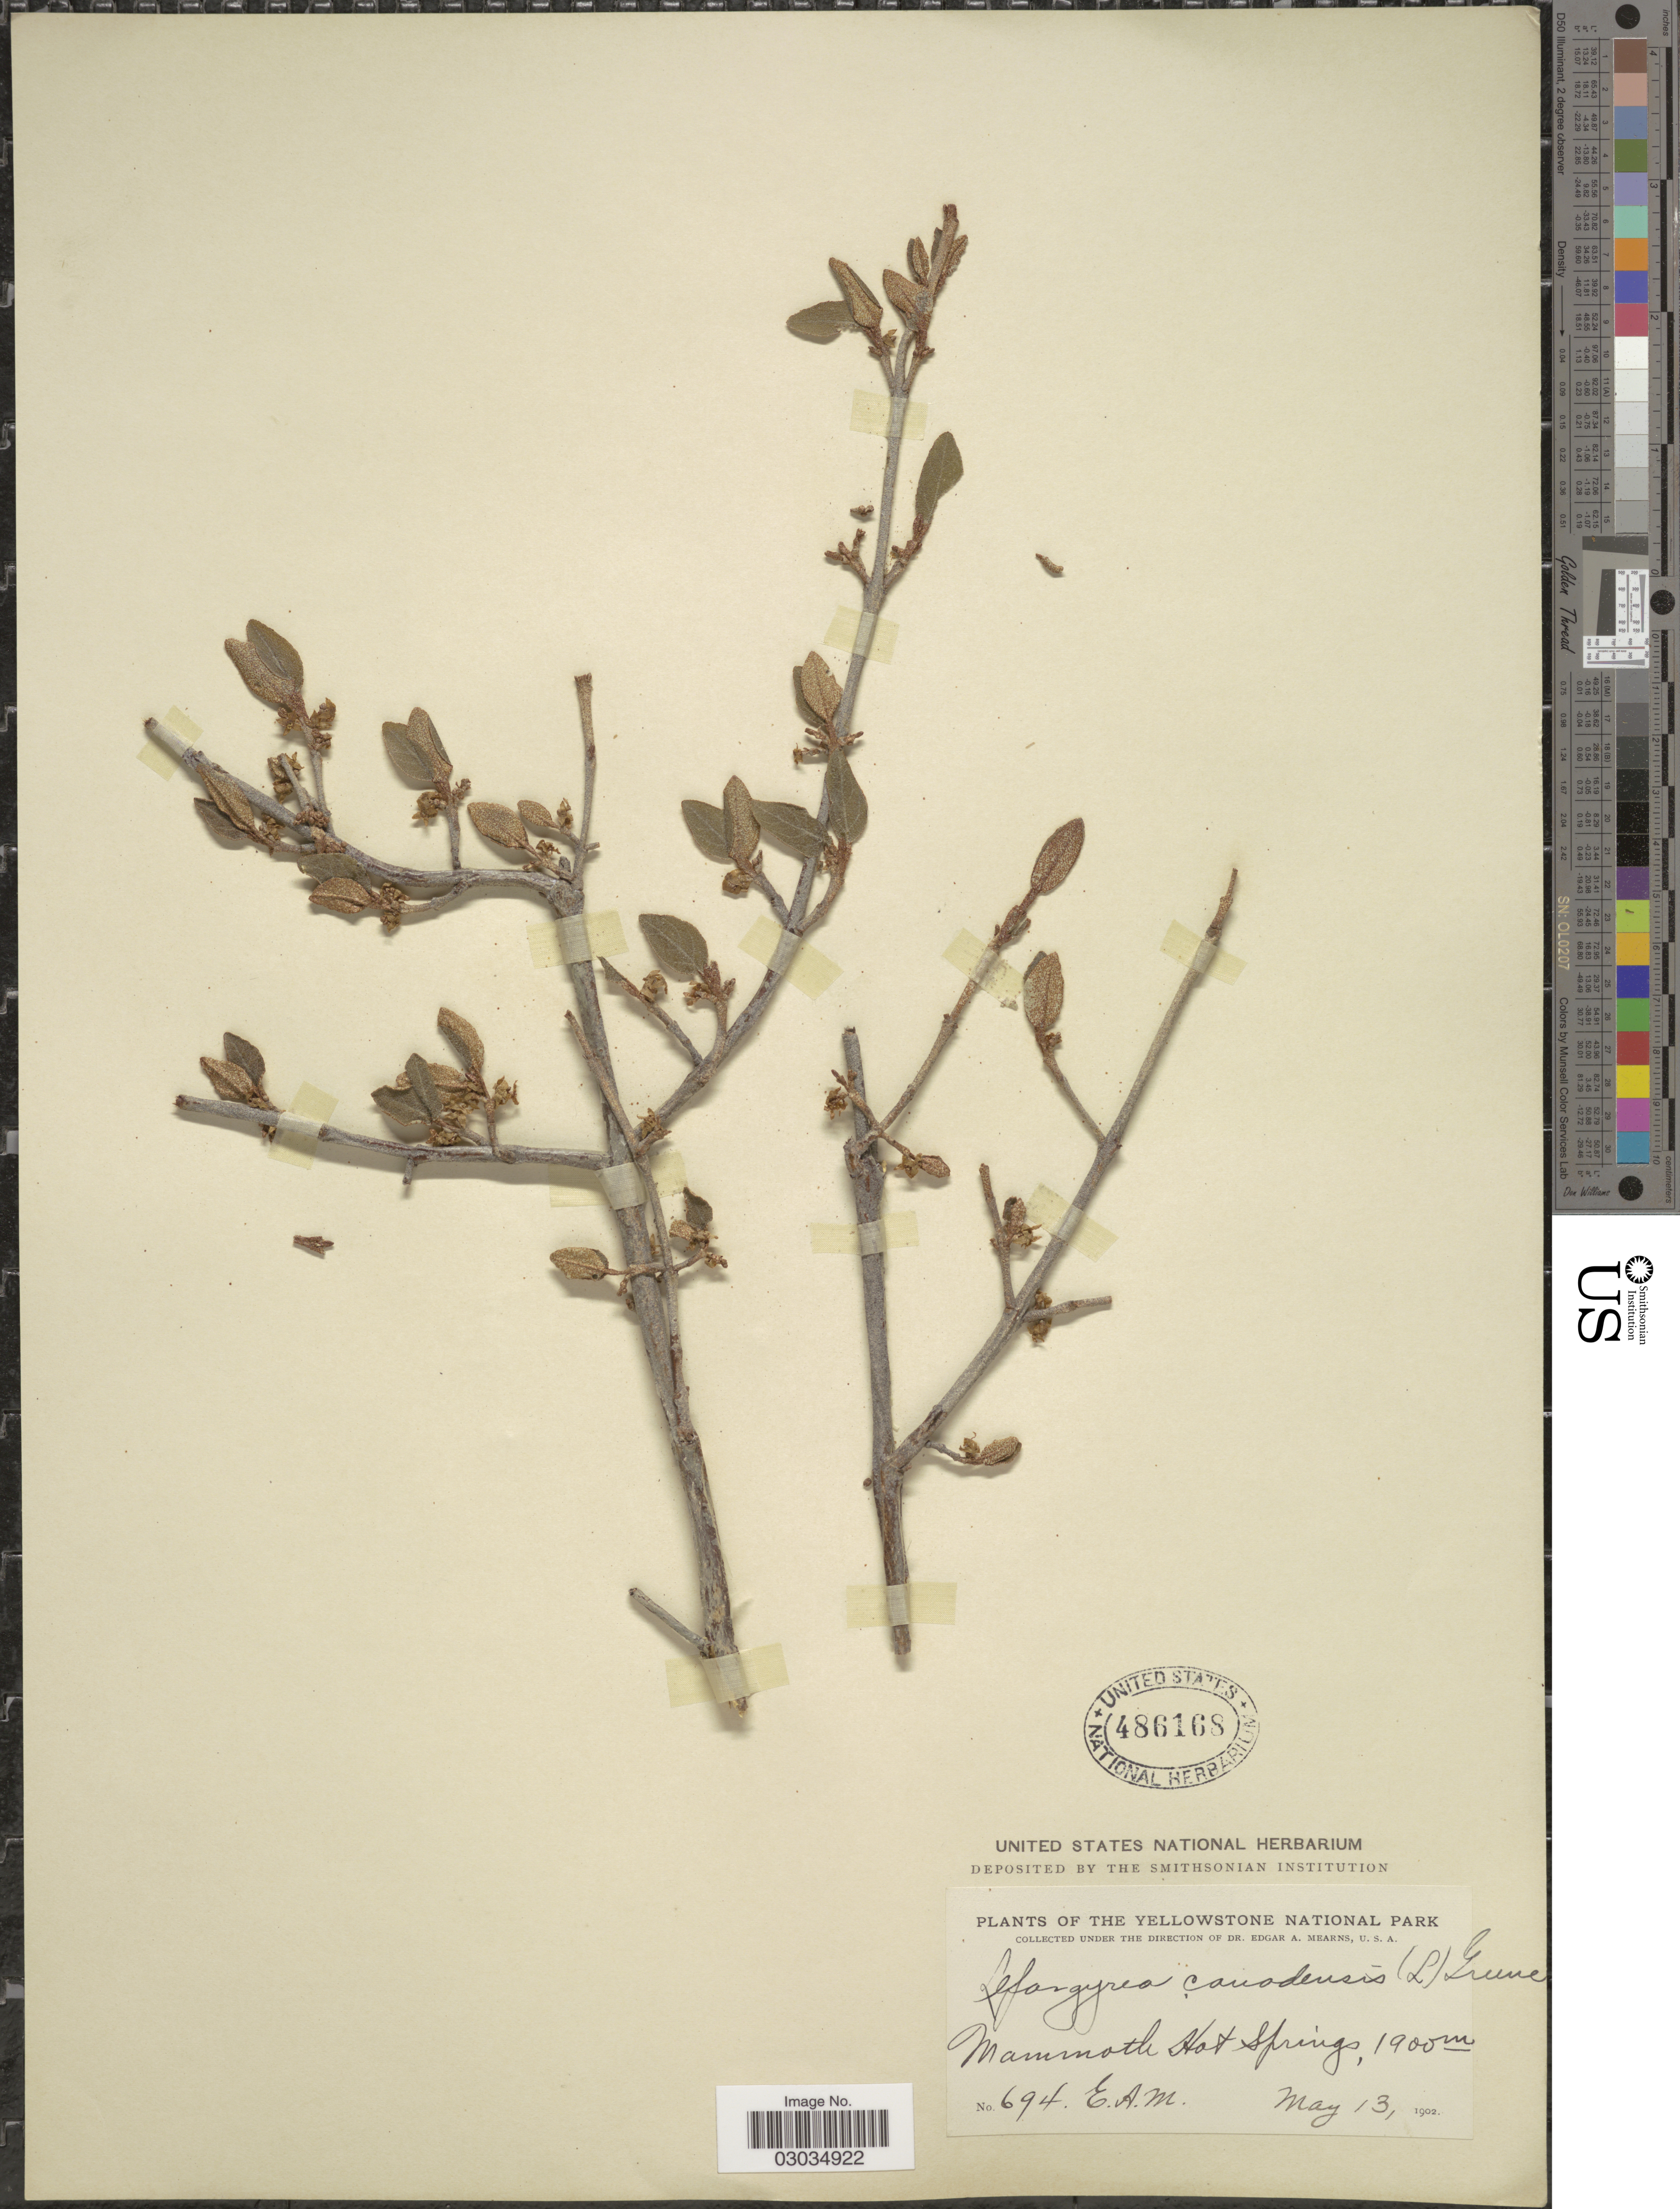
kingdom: Plantae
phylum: Tracheophyta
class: Magnoliopsida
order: Rosales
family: Elaeagnaceae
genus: Shepherdia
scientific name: Shepherdia canadensis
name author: (L.) Nutt.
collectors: E. A. Mearns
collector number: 694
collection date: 1902-05-13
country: United States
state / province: Wyoming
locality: The Yellowstone National Park, Mammoth Hot Springs.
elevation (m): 1900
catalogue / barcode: US 486168